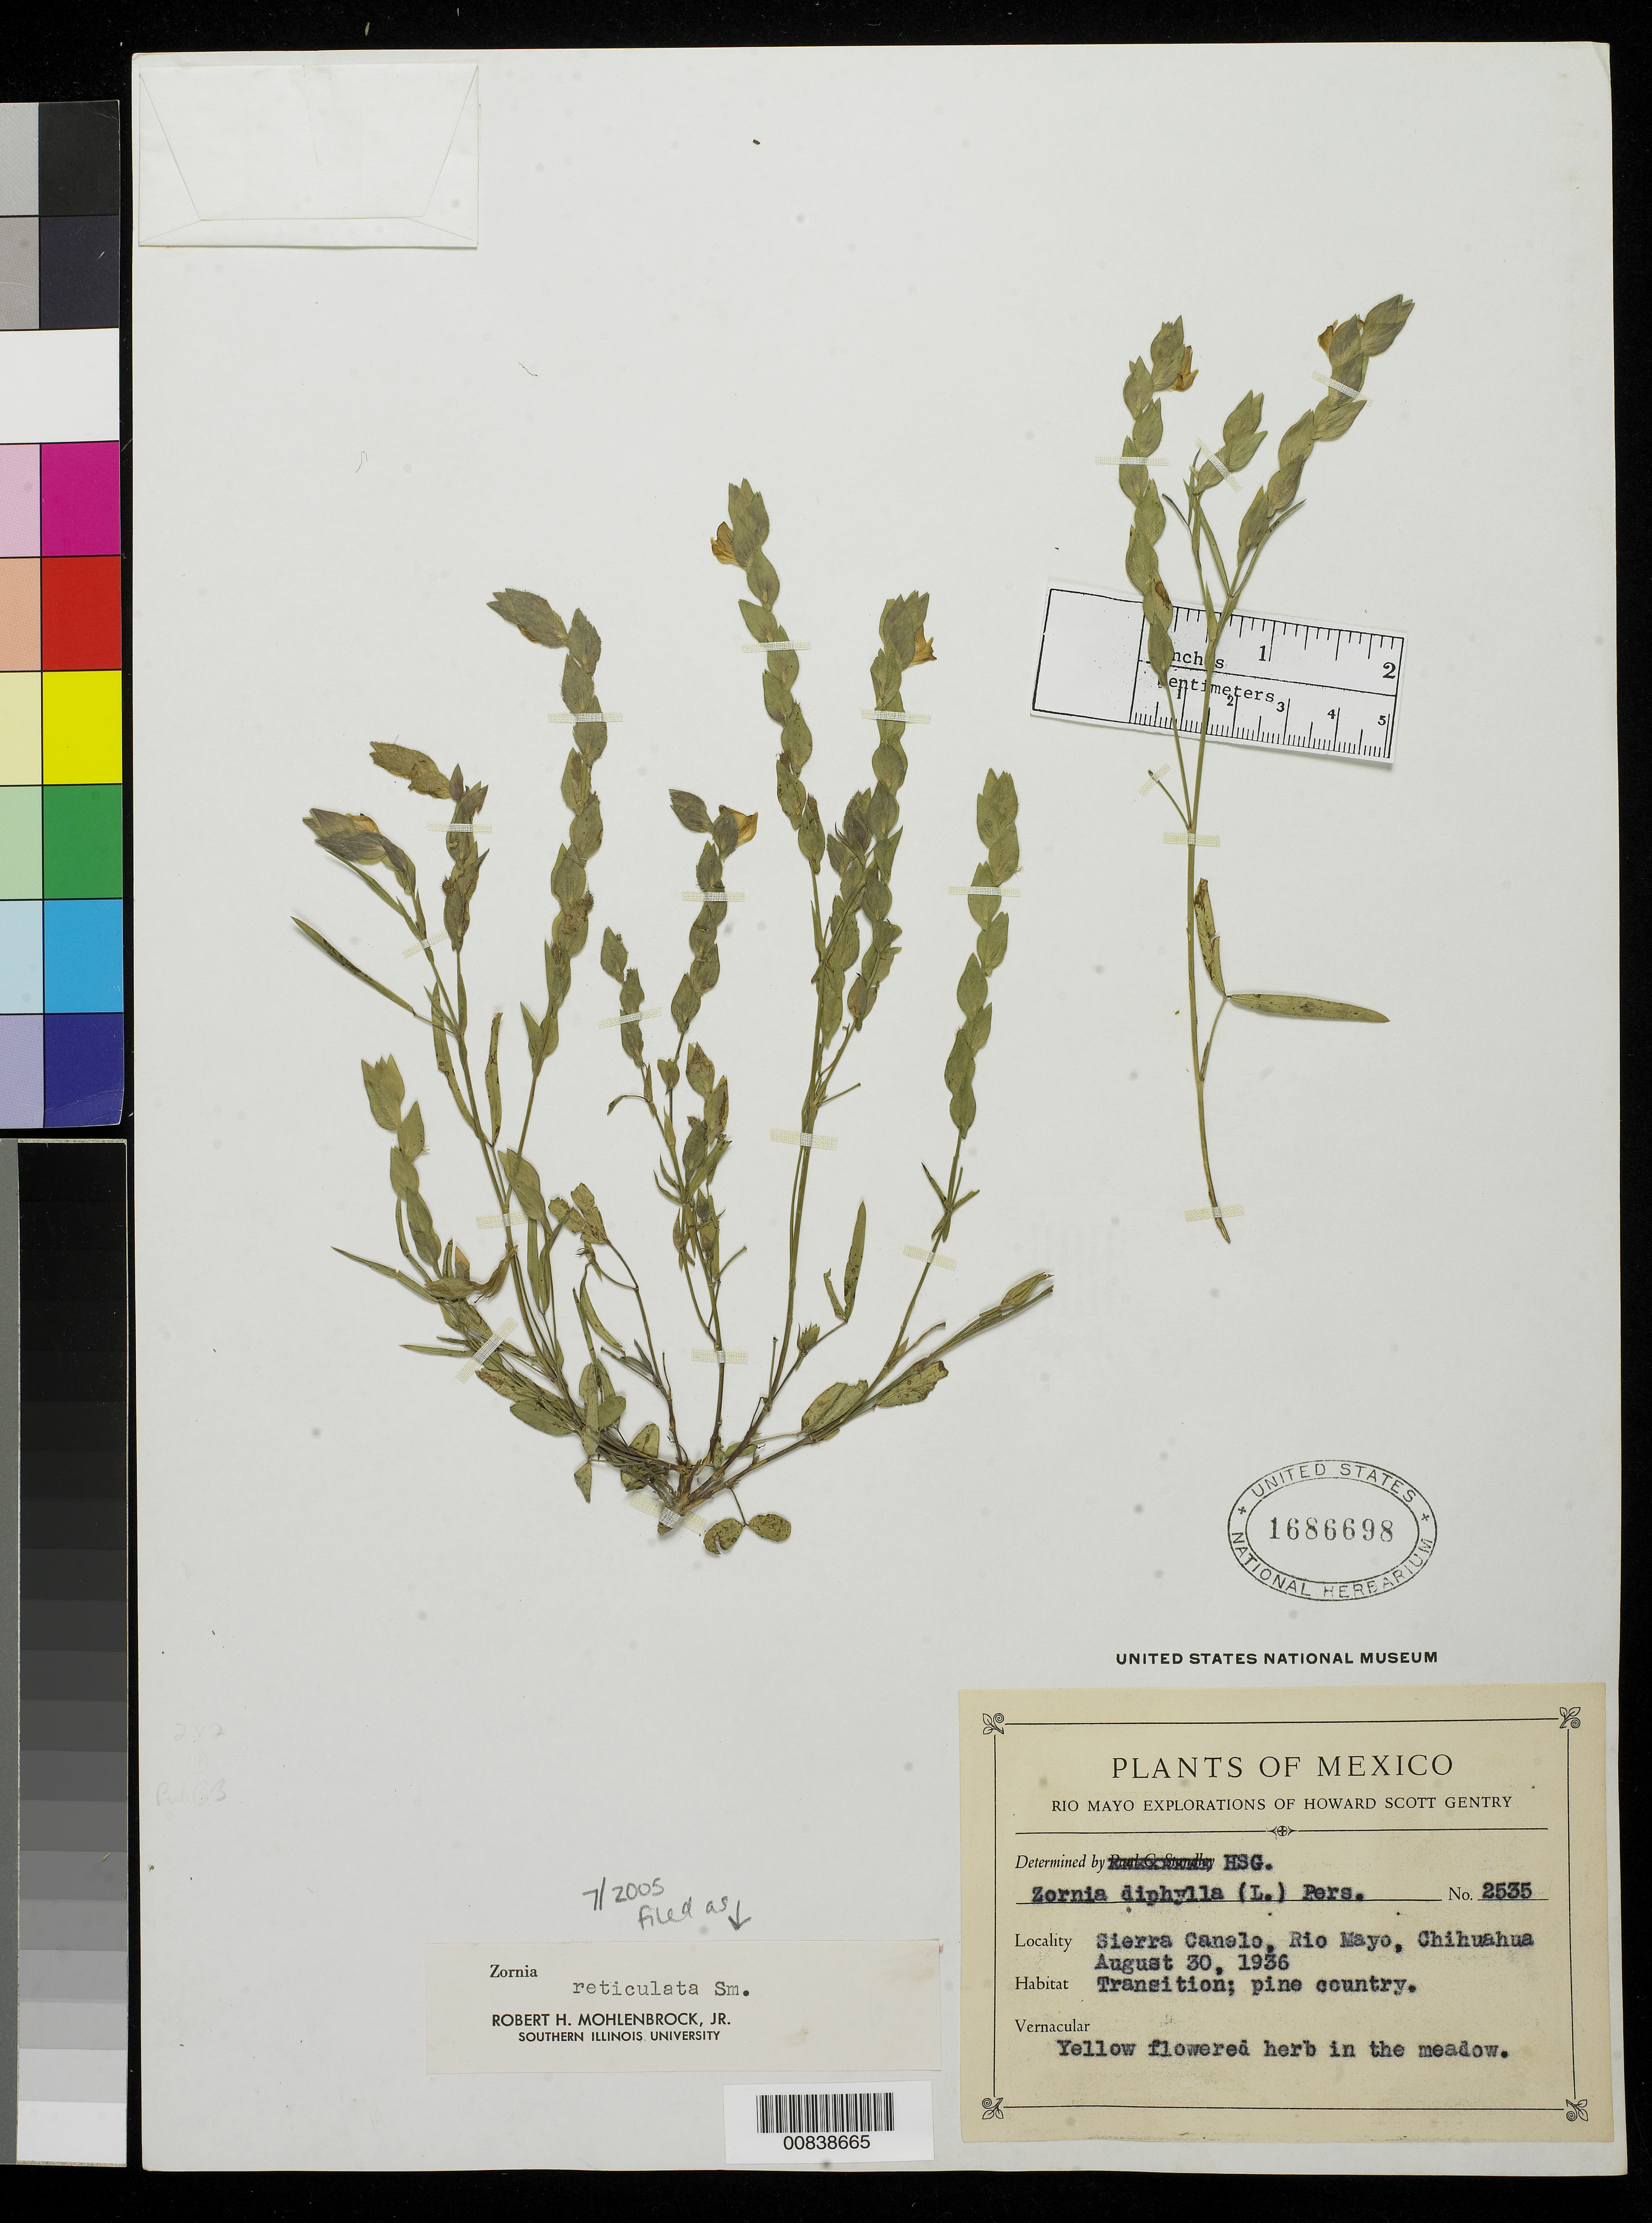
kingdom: Plantae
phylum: Tracheophyta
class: Magnoliopsida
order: Fabales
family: Fabaceae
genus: Zornia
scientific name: Zornia reticulata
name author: Sm.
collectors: H. S. Gentry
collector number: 2535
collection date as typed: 30 Aug 1936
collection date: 1936-08-30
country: Mexico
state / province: Chihuahua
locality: Sierra Canelo, Rio Mayo, Chihuahua.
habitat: Transition; pine country.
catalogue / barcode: US 1686698